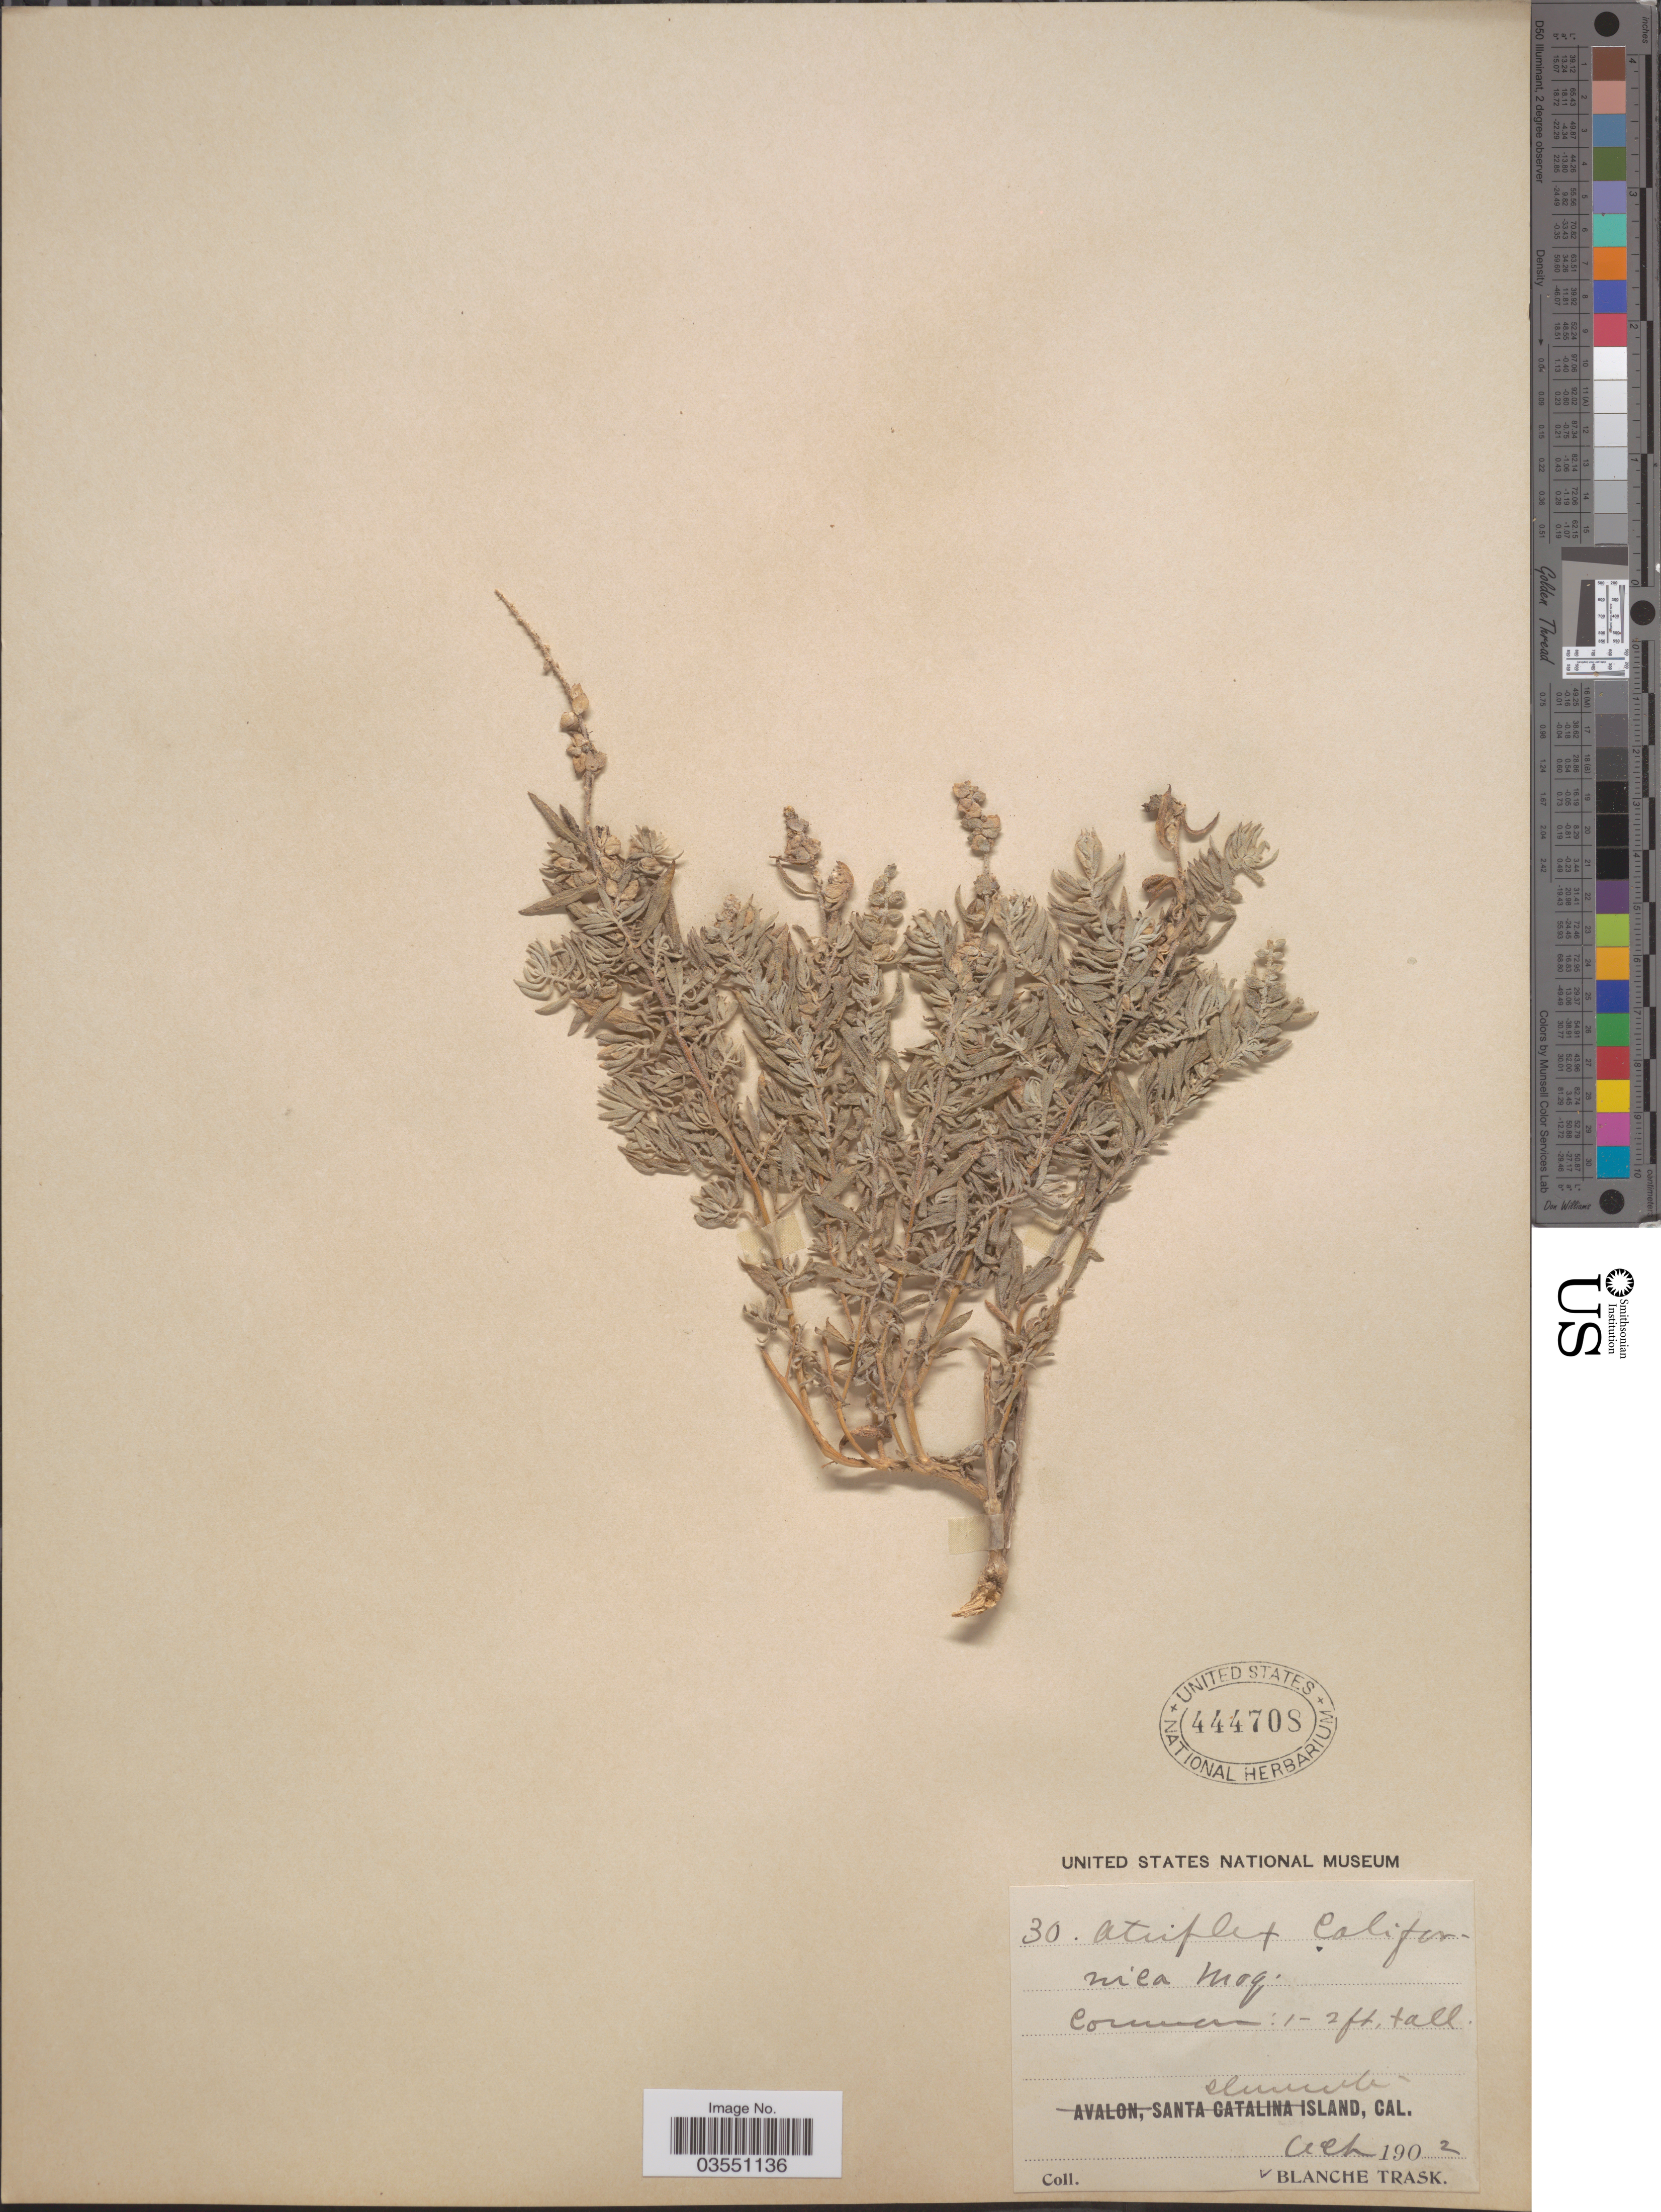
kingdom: Plantae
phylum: Tracheophyta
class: Magnoliopsida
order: Caryophyllales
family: Amaranthaceae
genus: Extriplex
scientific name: Extriplex californica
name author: (Moq.) E.H. Zacharias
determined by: Strong, Mark T., (BOT), Smithsonian Institution - National Museum of Natural History (UNITED STATES)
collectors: B. Trask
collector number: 30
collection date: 1902-10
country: United States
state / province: California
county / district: Los Angeles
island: San Clemente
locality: San Clemente Island.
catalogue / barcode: US 444708